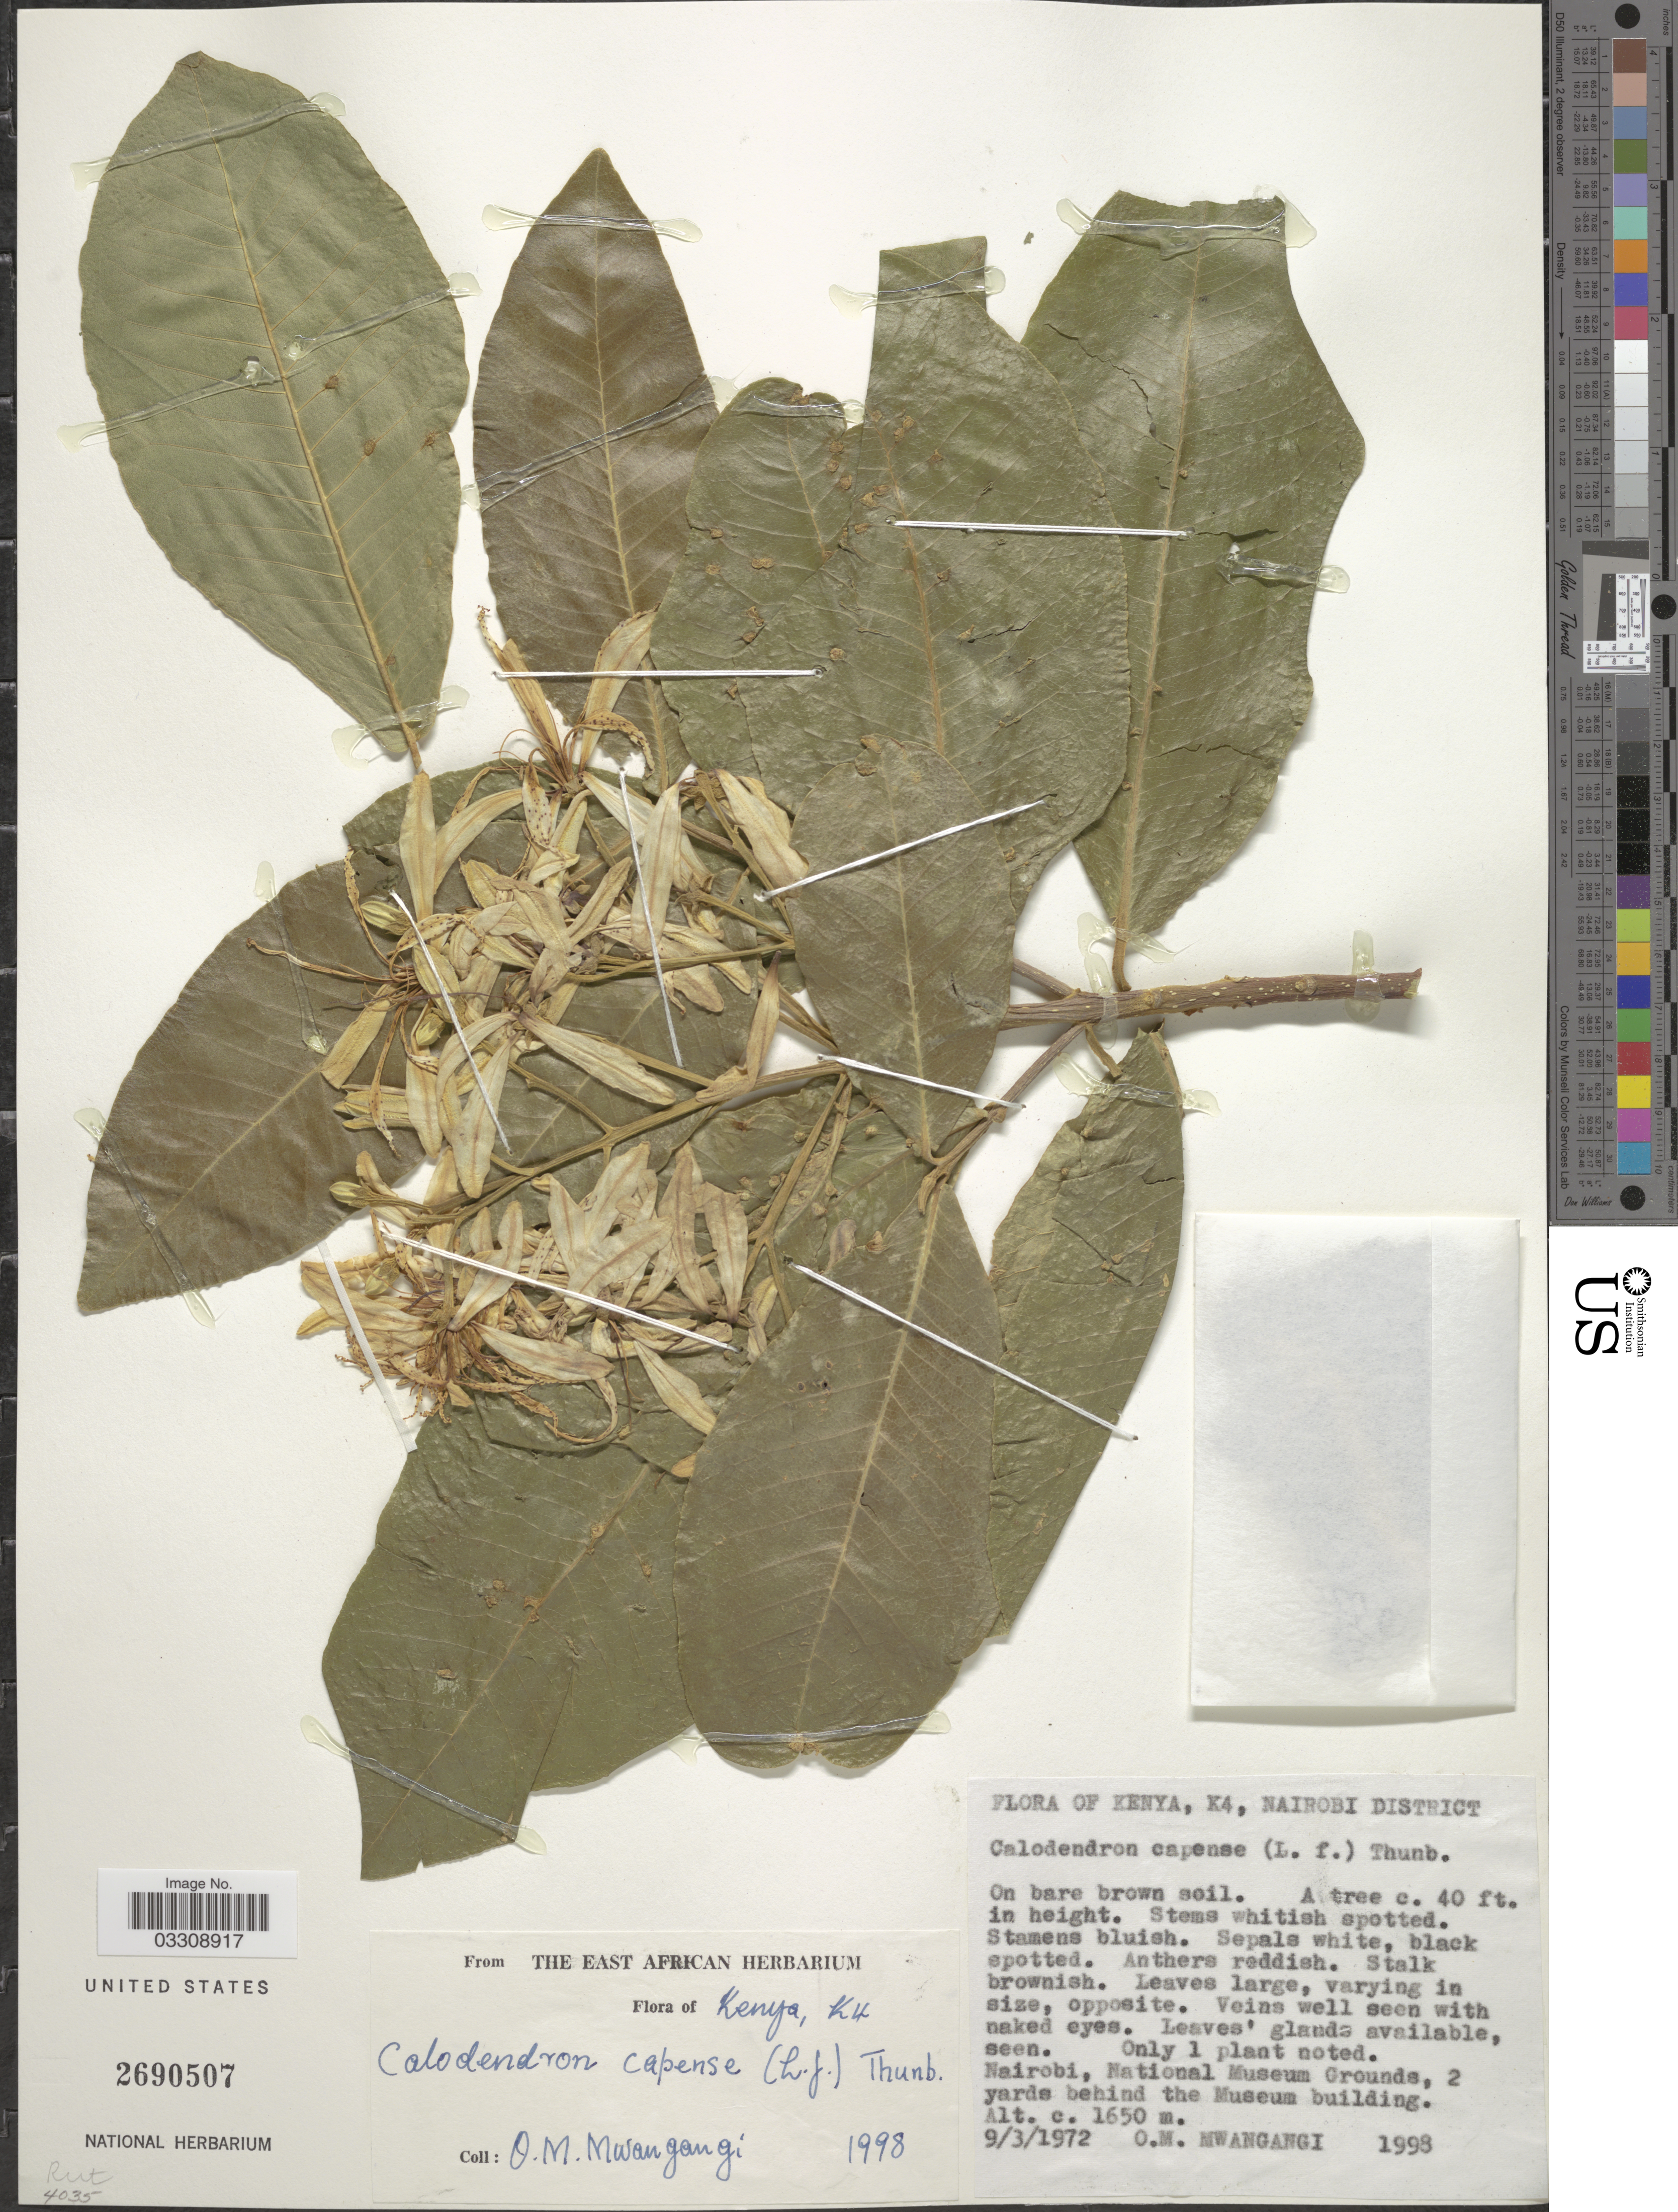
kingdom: Plantae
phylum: Tracheophyta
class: Magnoliopsida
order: Sapindales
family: Rutaceae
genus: Calodendrum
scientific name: Calodendrum capense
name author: (L. f.) Thunb.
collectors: O. M. Mwangangi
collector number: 1998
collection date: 1972-03-09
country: Kenya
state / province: Nairobi Area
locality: K4, Nairobi District, Nairobi, National Museum Grounds, 2 yards behind the Museum building.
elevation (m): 1650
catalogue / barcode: US 2690507